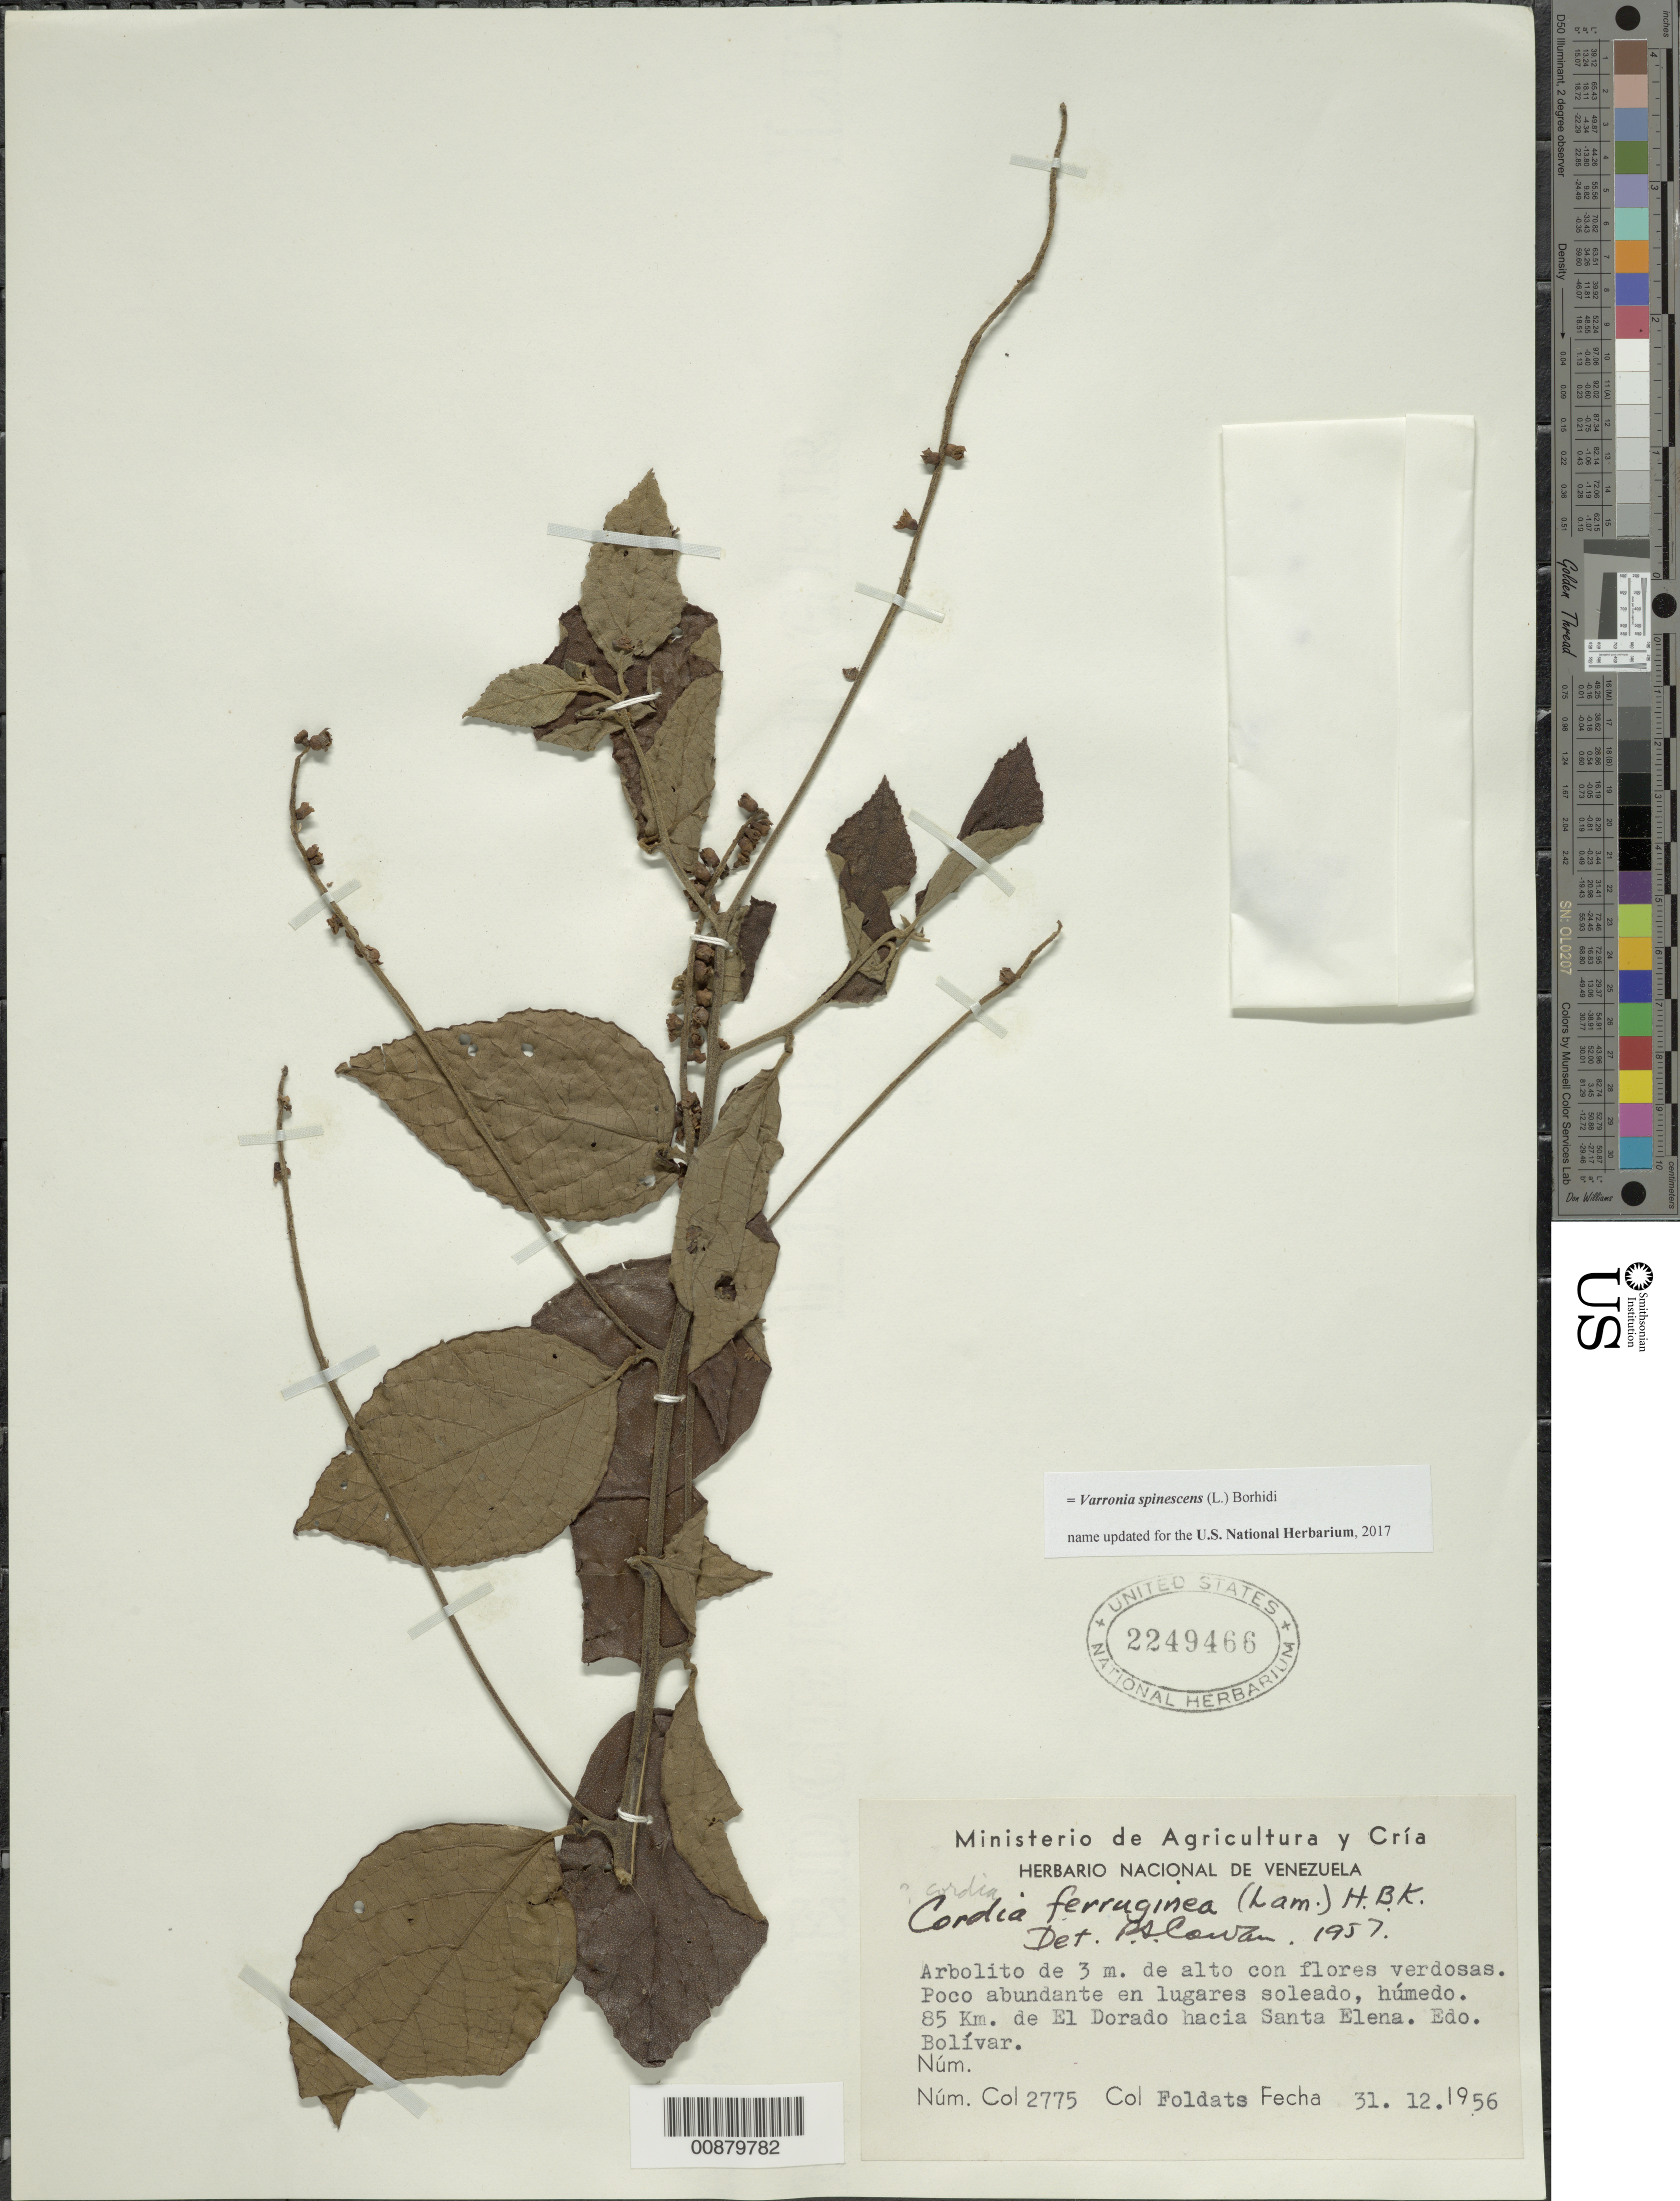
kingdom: Plantae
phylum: Tracheophyta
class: Magnoliopsida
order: Boraginales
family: Cordiaceae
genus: Cordia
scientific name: Cordia ferruginea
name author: (Lam.) Kunth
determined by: Cowan, R. S.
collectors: E. Foldats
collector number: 2775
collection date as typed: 31-Dec-56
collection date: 1956-12-31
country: Venezuela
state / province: Bolívar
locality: El Dorado, 85 km hacia Santa Elena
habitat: Lugares soleado, humedo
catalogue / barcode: US 2249466